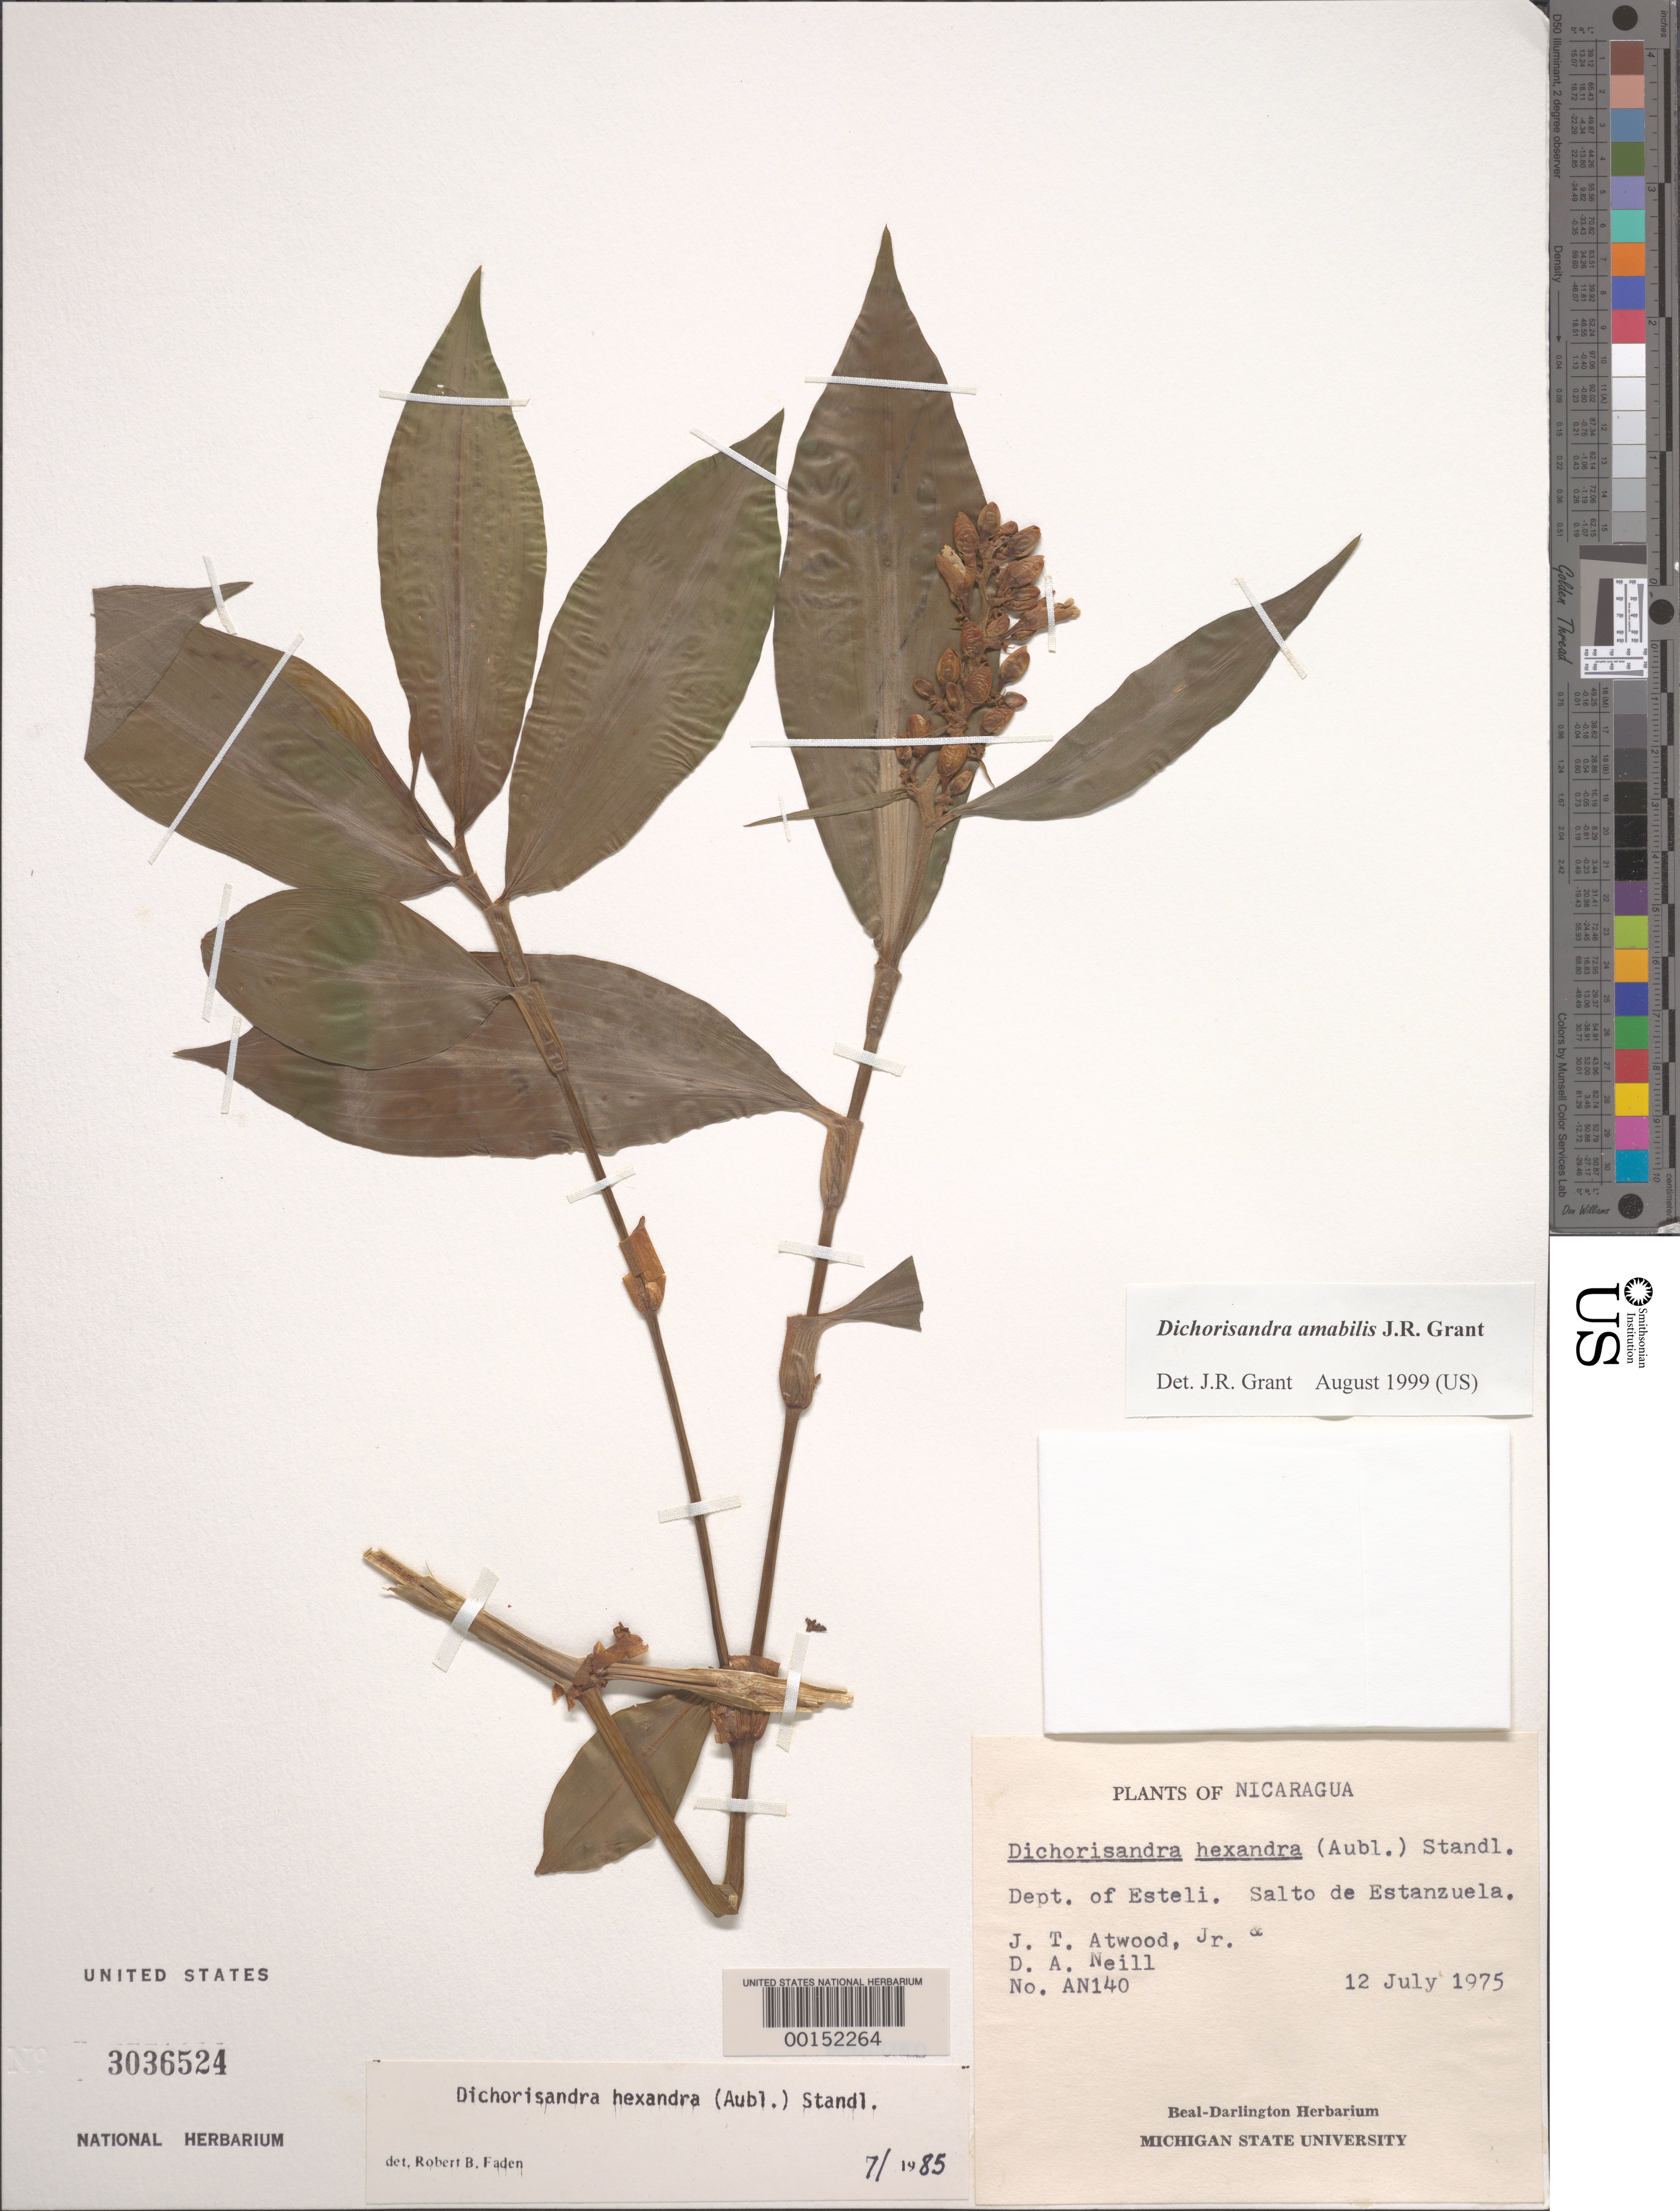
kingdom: Plantae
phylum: Tracheophyta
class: Liliopsida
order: Commelinales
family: Commelinaceae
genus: Dichorisandra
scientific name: Dichorisandra hexandra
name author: (Aubl.) Standl.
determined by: Faden, Robert B., (US), Smithsonian Institution - National Museum of Natural History (UNITED STATES)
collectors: J. T. Atwood & D. A. Neill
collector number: An140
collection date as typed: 12 Jul 1975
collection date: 1975-07-12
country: Nicaragua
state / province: Estelí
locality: Salto de estanzuela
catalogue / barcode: US 3036524